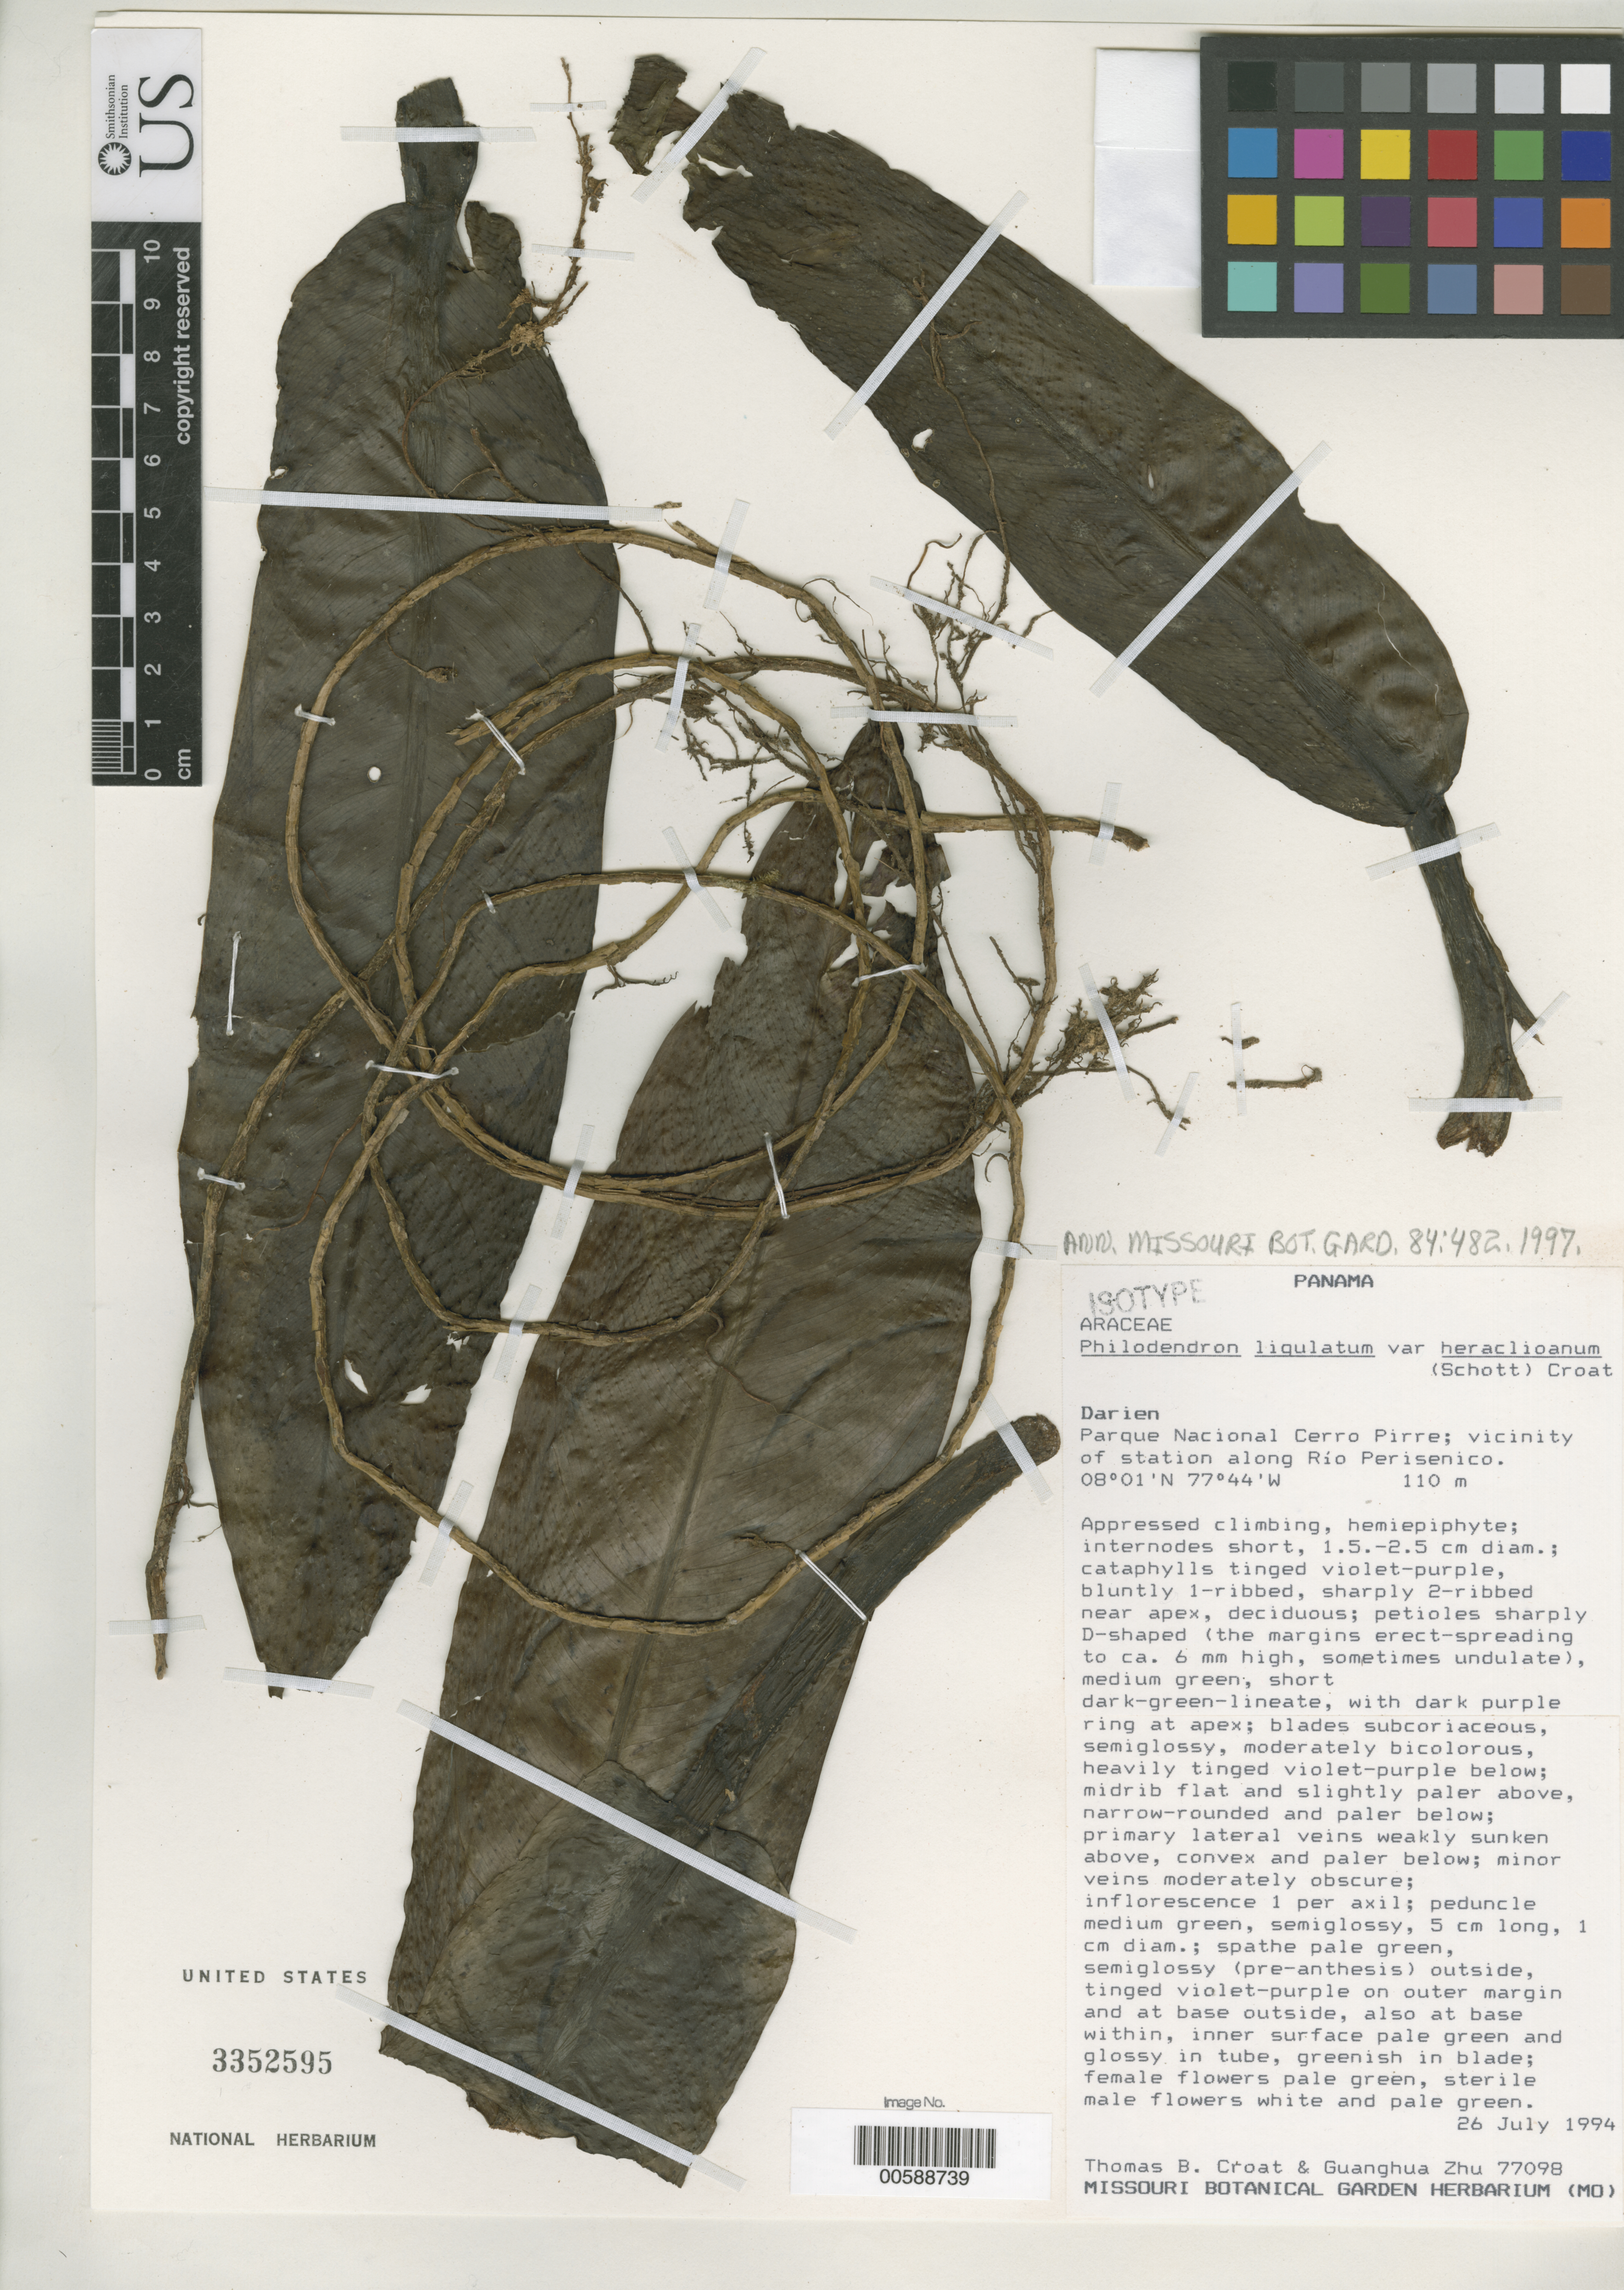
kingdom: Plantae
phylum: Tracheophyta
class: Liliopsida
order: Alismatales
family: Araceae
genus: Philodendron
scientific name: Philodendron ligulatum var. heraclioanum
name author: Croat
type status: Isotype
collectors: T. B. Croat & G. H. Zhu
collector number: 77098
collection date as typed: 26 Jul 1994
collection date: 1994-07-26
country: Panama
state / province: Darién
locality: Parque Nacional Cerro Pirre, vicinity of station along Rio Perisenico.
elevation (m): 110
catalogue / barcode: US 3352595